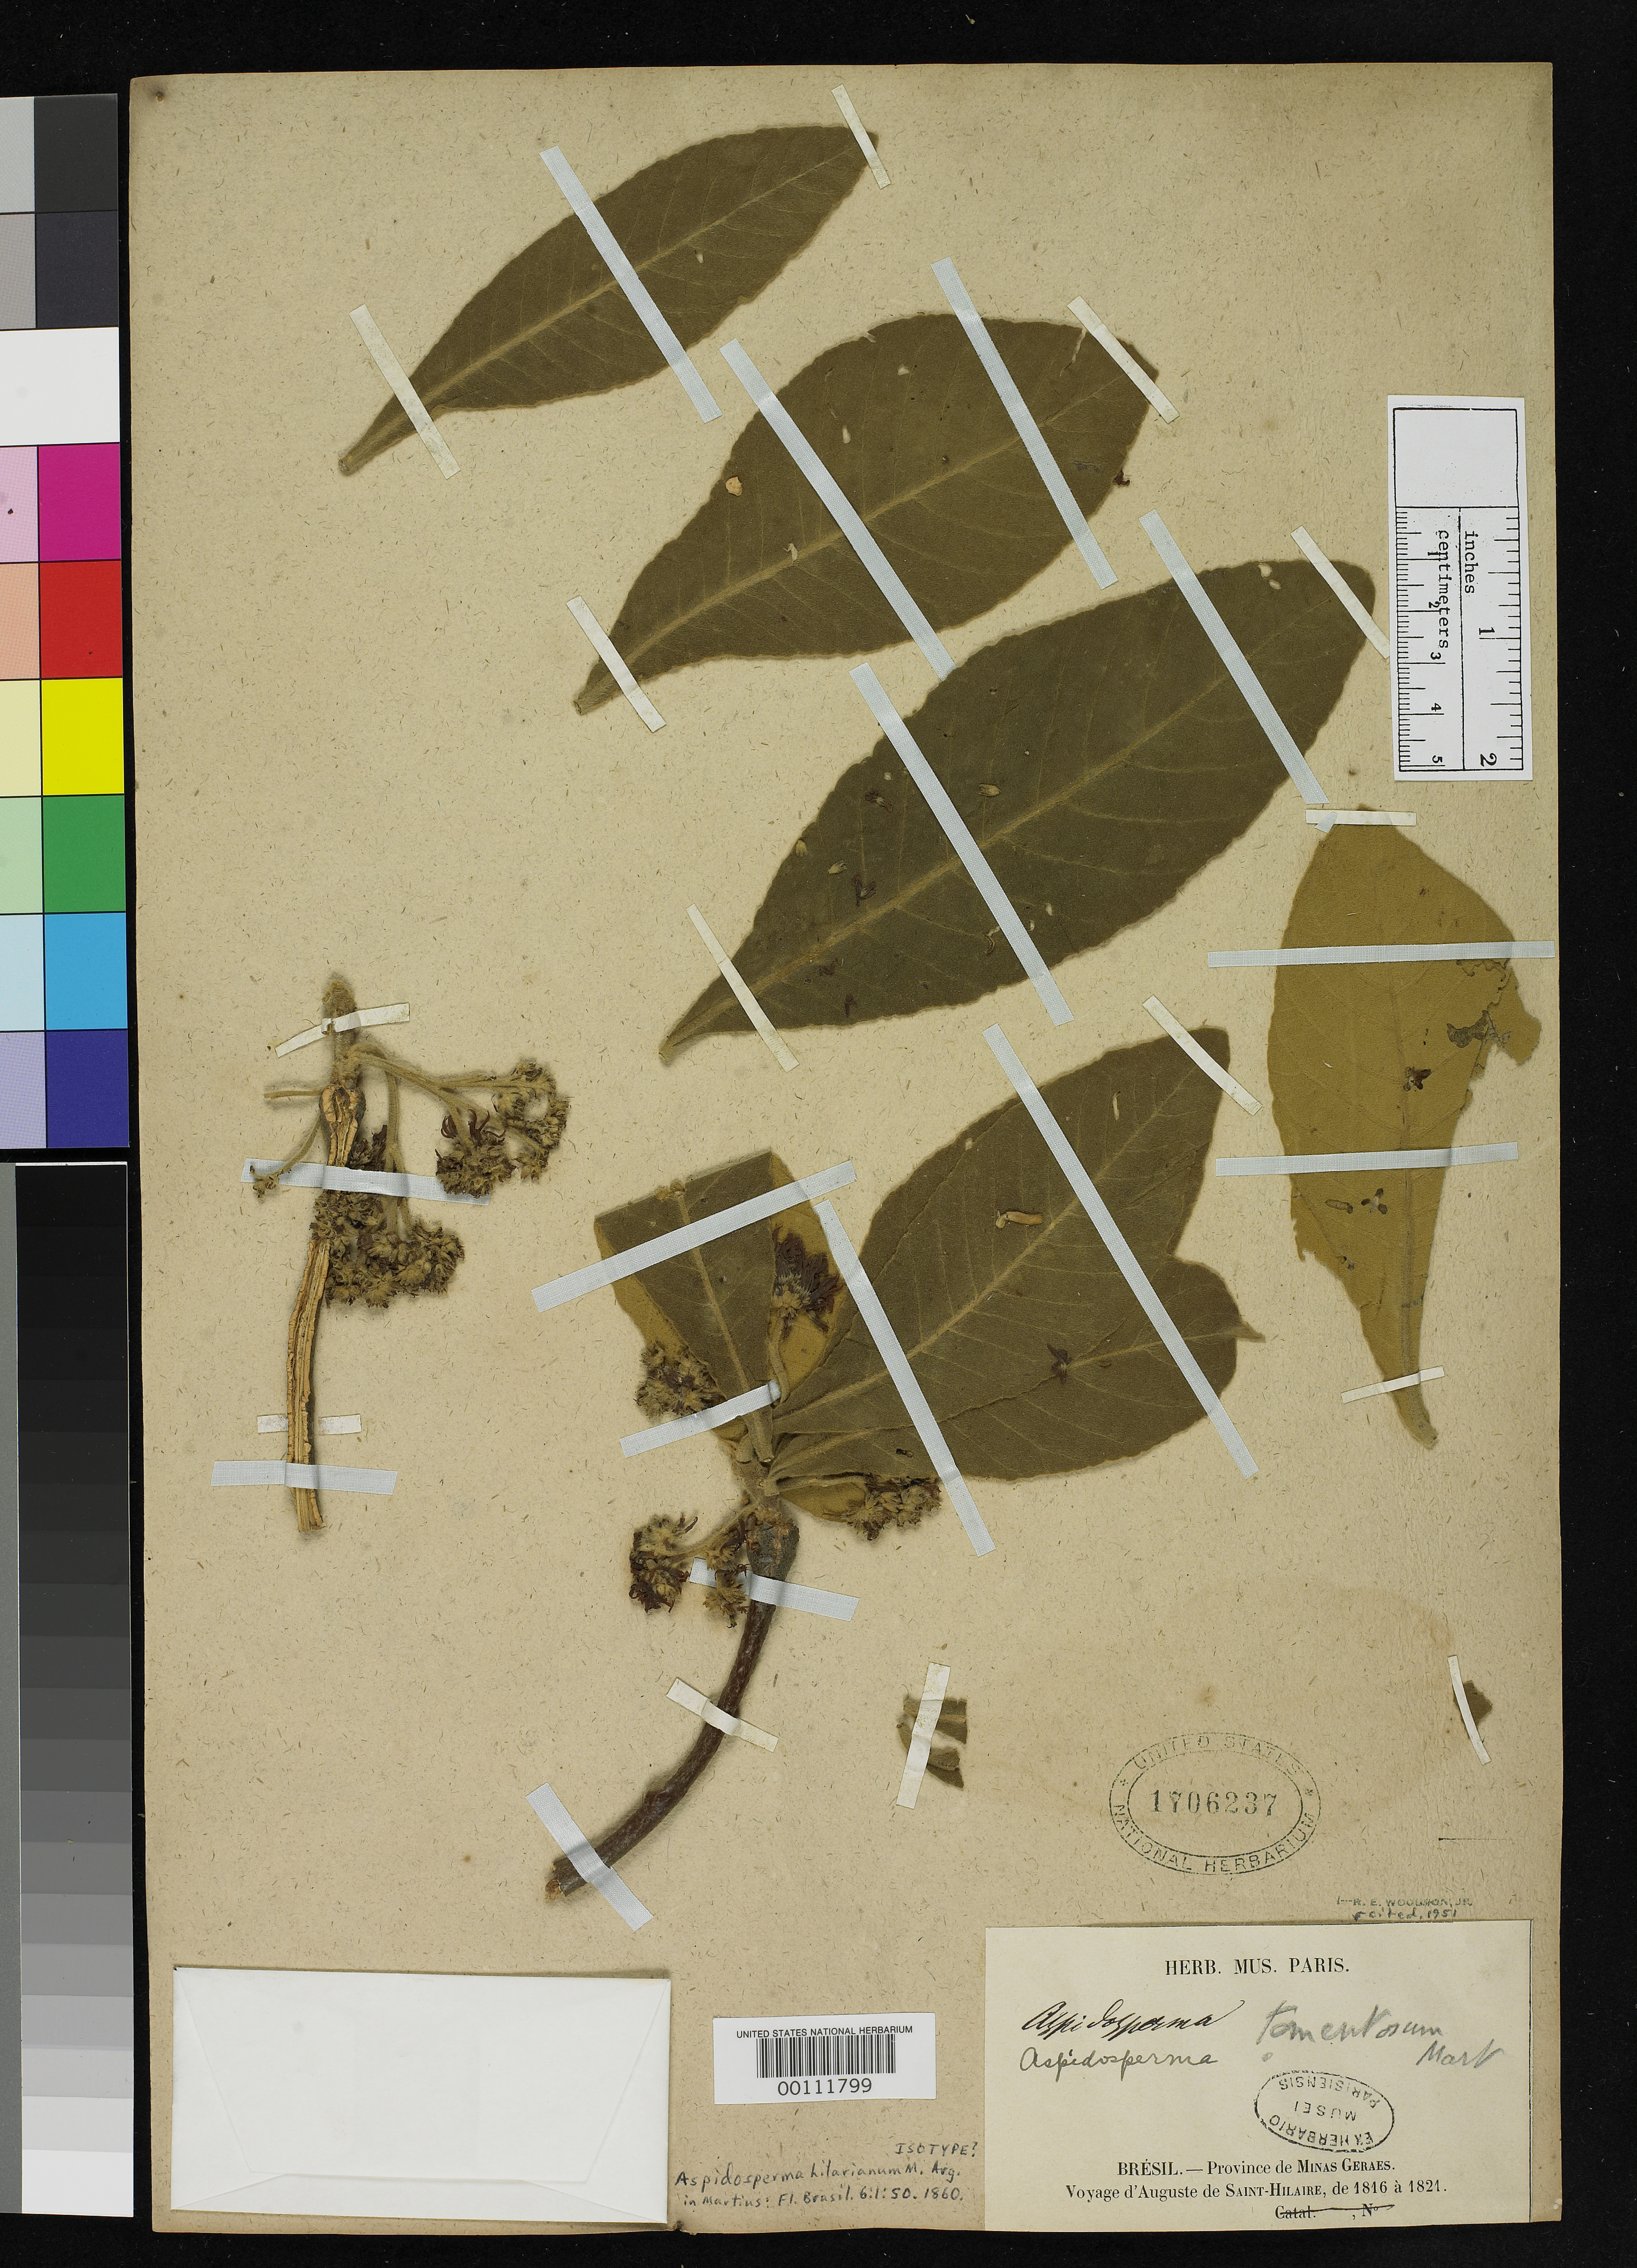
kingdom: Plantae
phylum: Tracheophyta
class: Magnoliopsida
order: Gentianales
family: Apocynaceae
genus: Aspidosperma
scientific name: Aspidosperma hilarianum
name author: Müll. Arg. in Mart.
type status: Possible Isotype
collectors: A. F. C. P. de Saint-Hilaire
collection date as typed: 1816 to -- --- 1821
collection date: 1816/1821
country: Brazil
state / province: Minas Gerais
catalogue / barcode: US 1706237